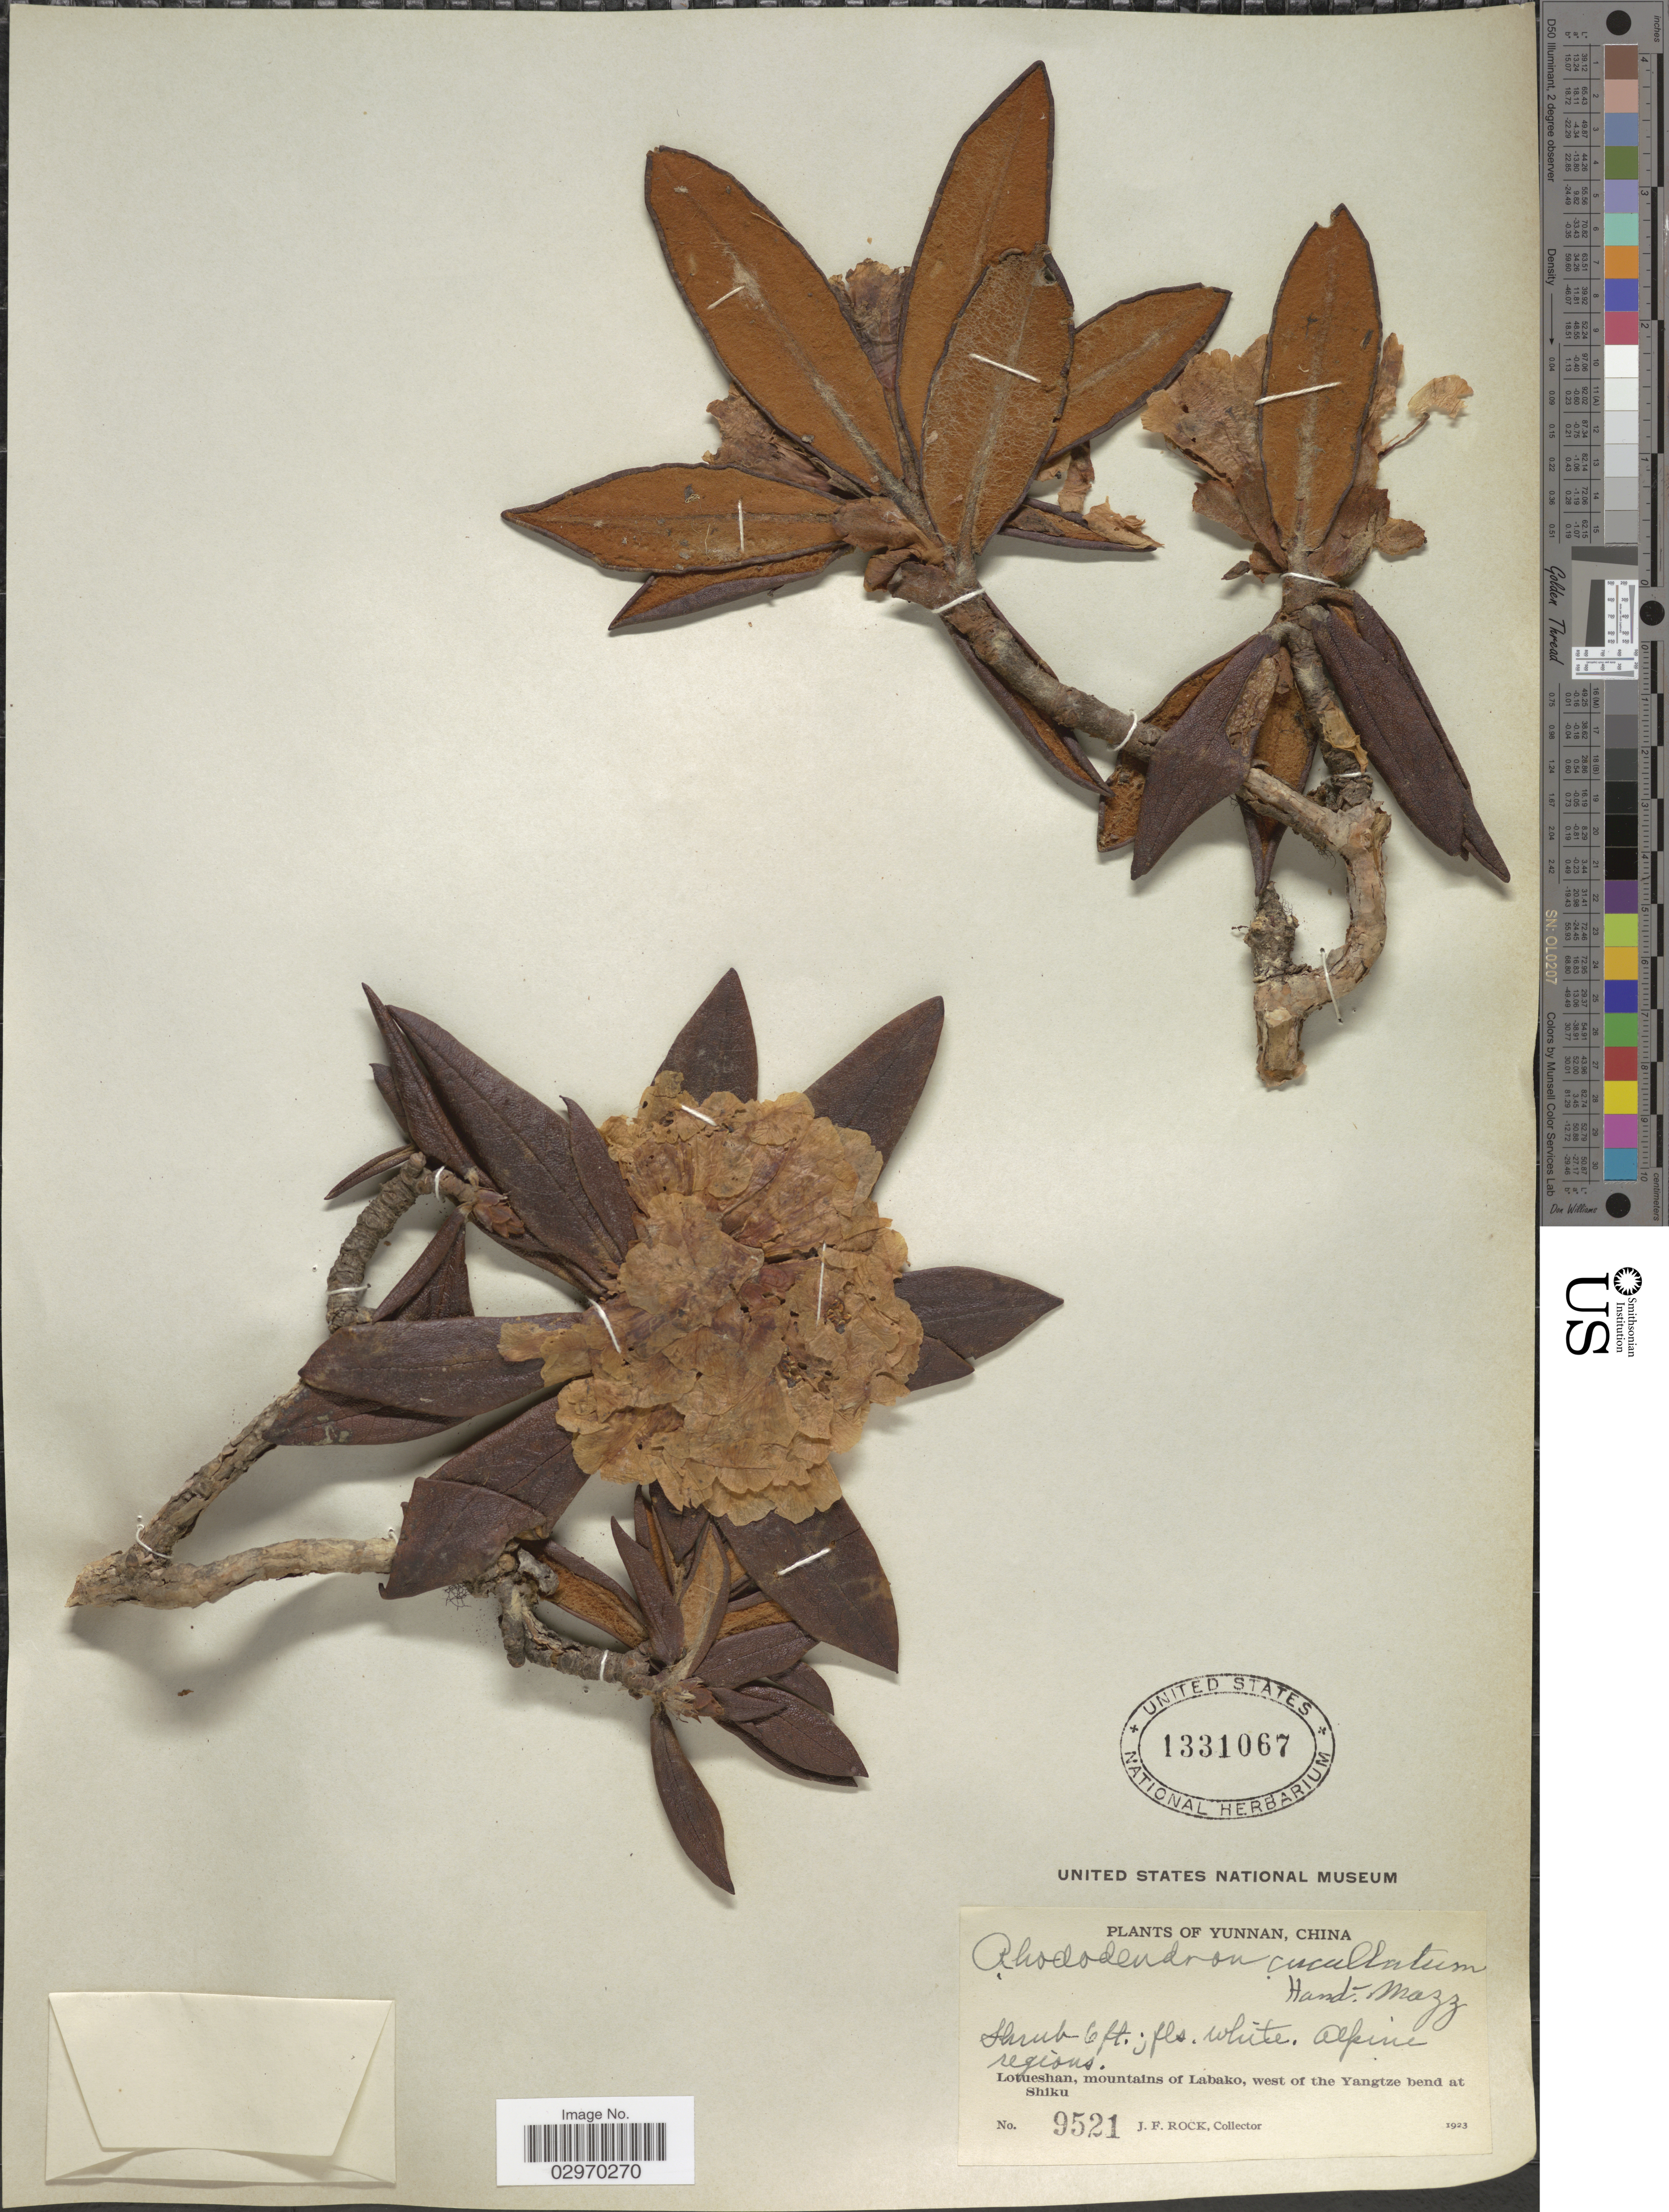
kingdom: Plantae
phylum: Tracheophyta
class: Magnoliopsida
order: Ericales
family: Ericaceae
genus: Rhododendron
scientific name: Rhododendron cucullatum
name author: Hand.-Mazz.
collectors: J. Rock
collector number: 9521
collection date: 1923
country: China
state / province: Yunnan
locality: Alpine regions. Lotueshan, mountains of Labako, west of the Yangtze bend at Shiku.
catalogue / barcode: US 1331067